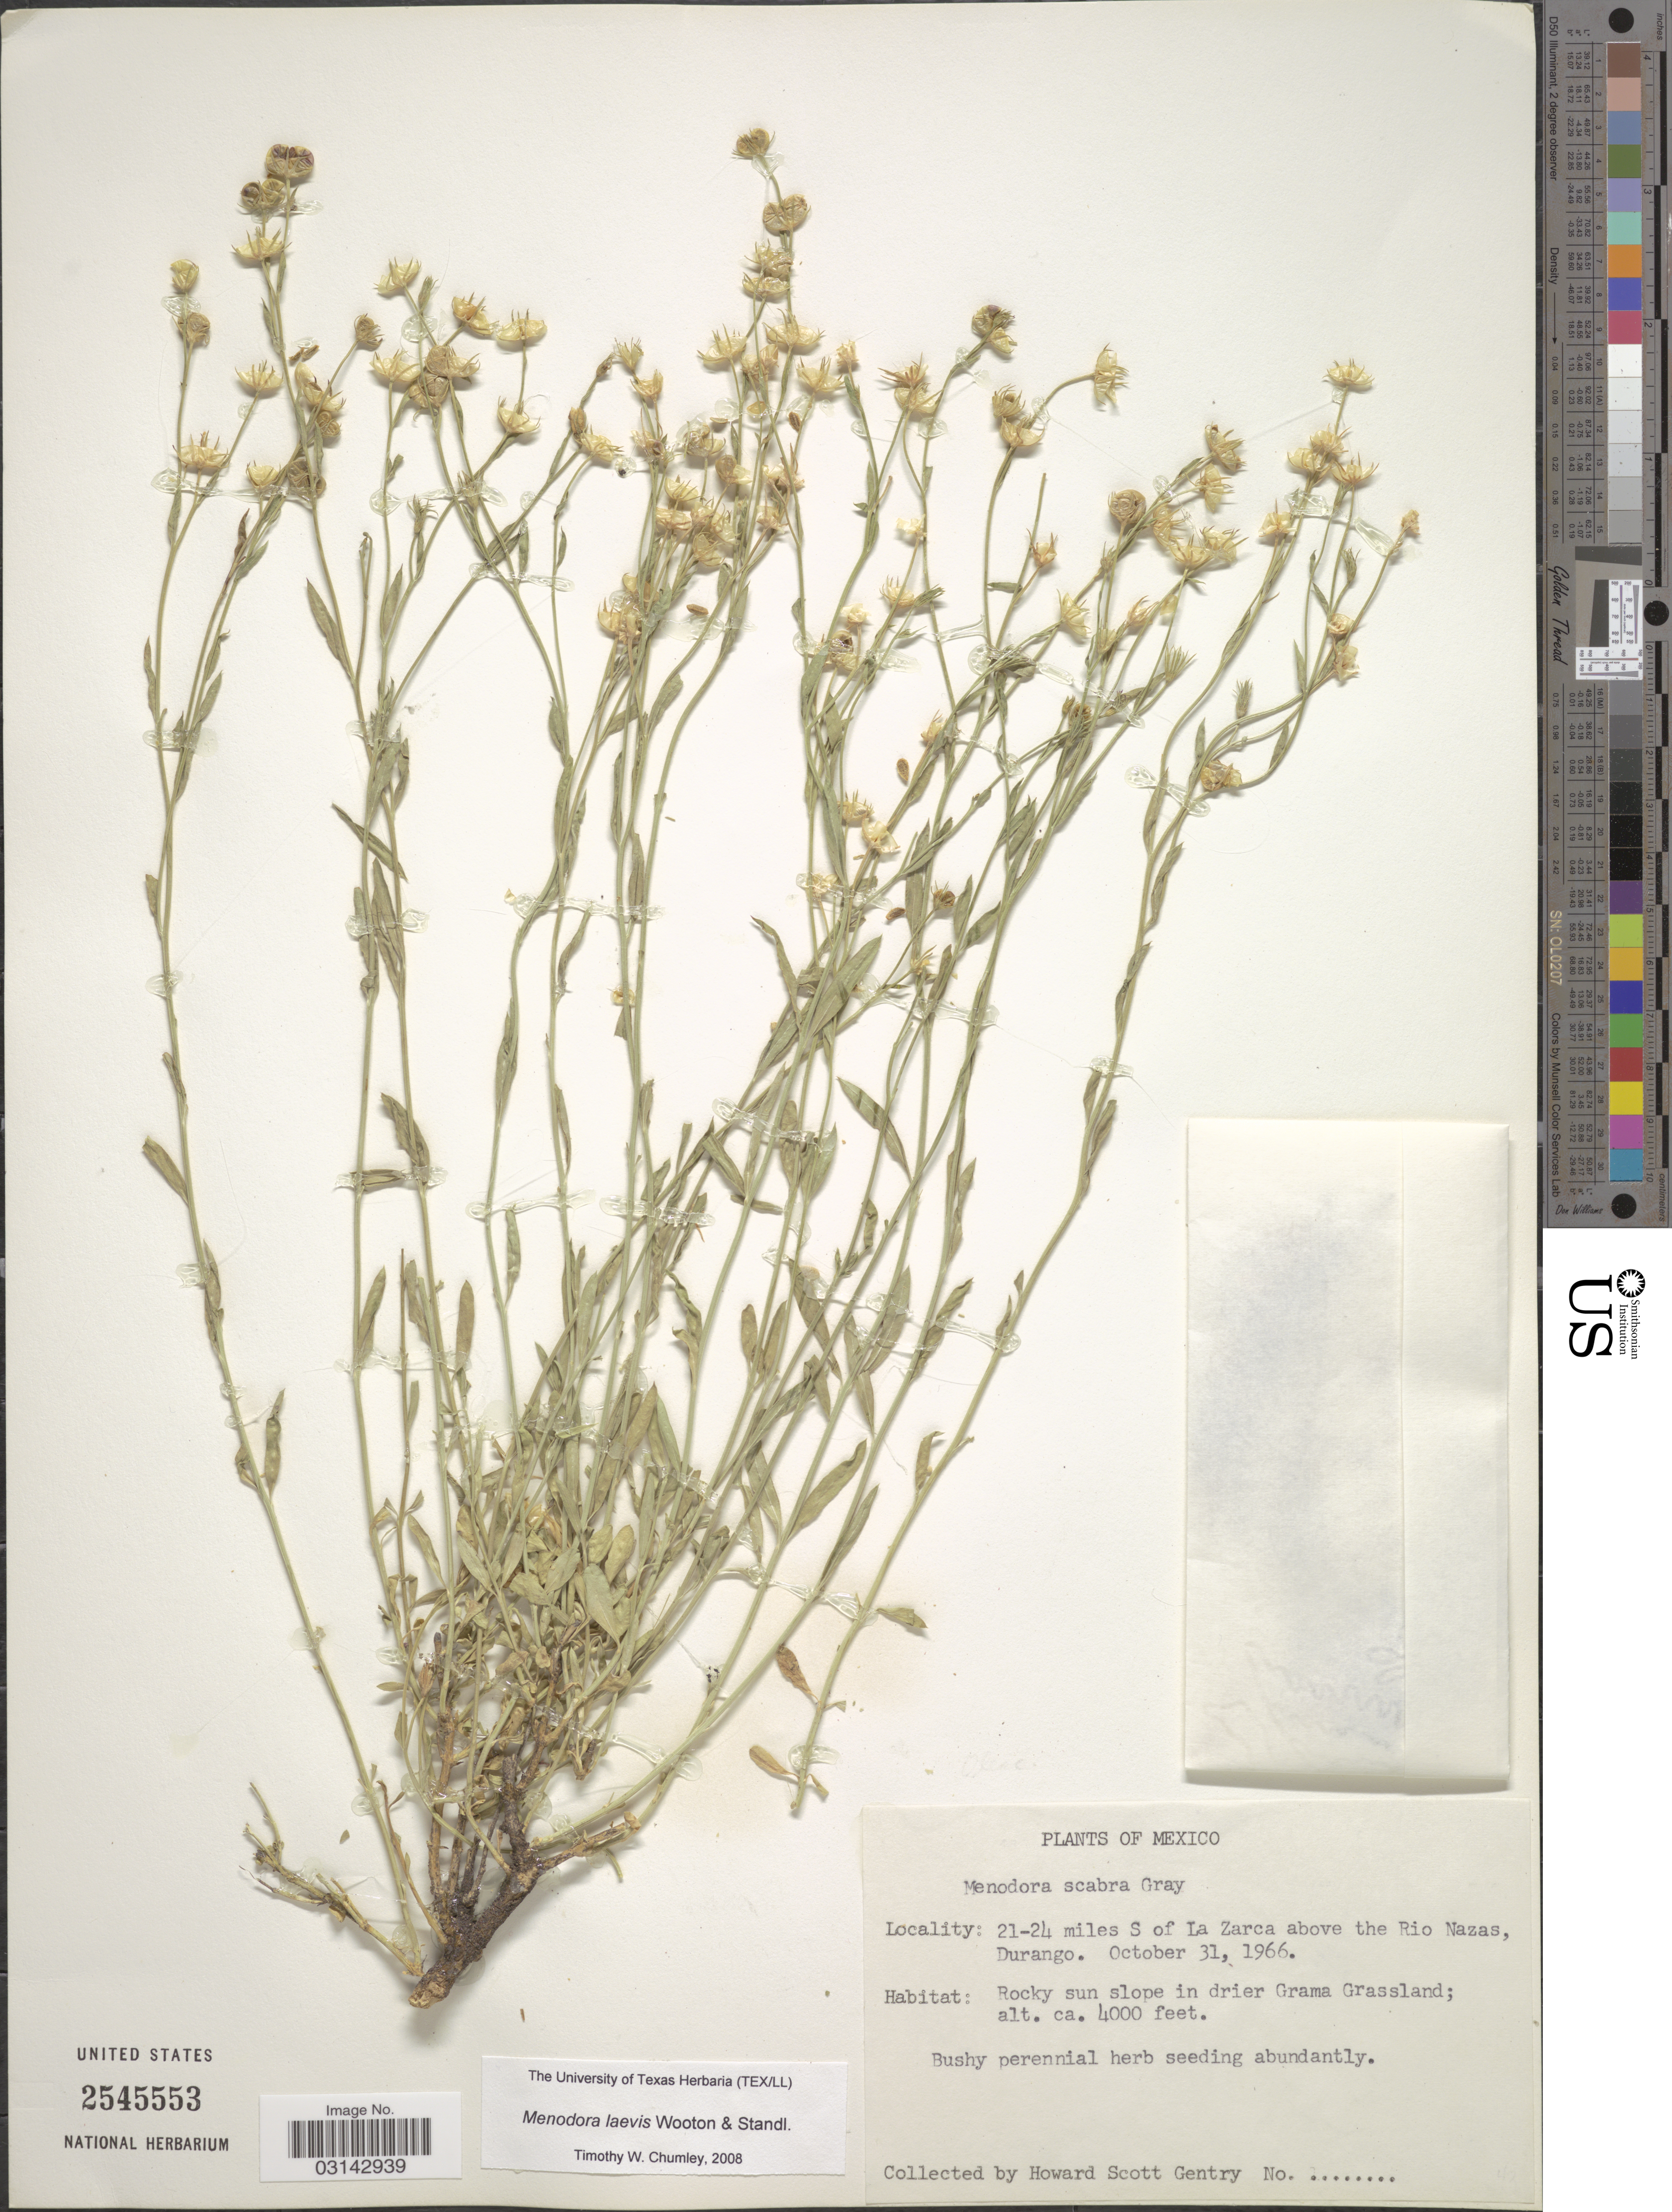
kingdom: Plantae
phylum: Tracheophyta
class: Magnoliopsida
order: Lamiales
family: Oleaceae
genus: Menodora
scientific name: Menodora laevis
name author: Wooton & Standl.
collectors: H. S. Gentry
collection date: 1966-10-31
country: Mexico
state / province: Hidalgo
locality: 21-24 miles S of La Zarca above the Rio Nazas.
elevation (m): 1219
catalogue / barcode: US 2545553